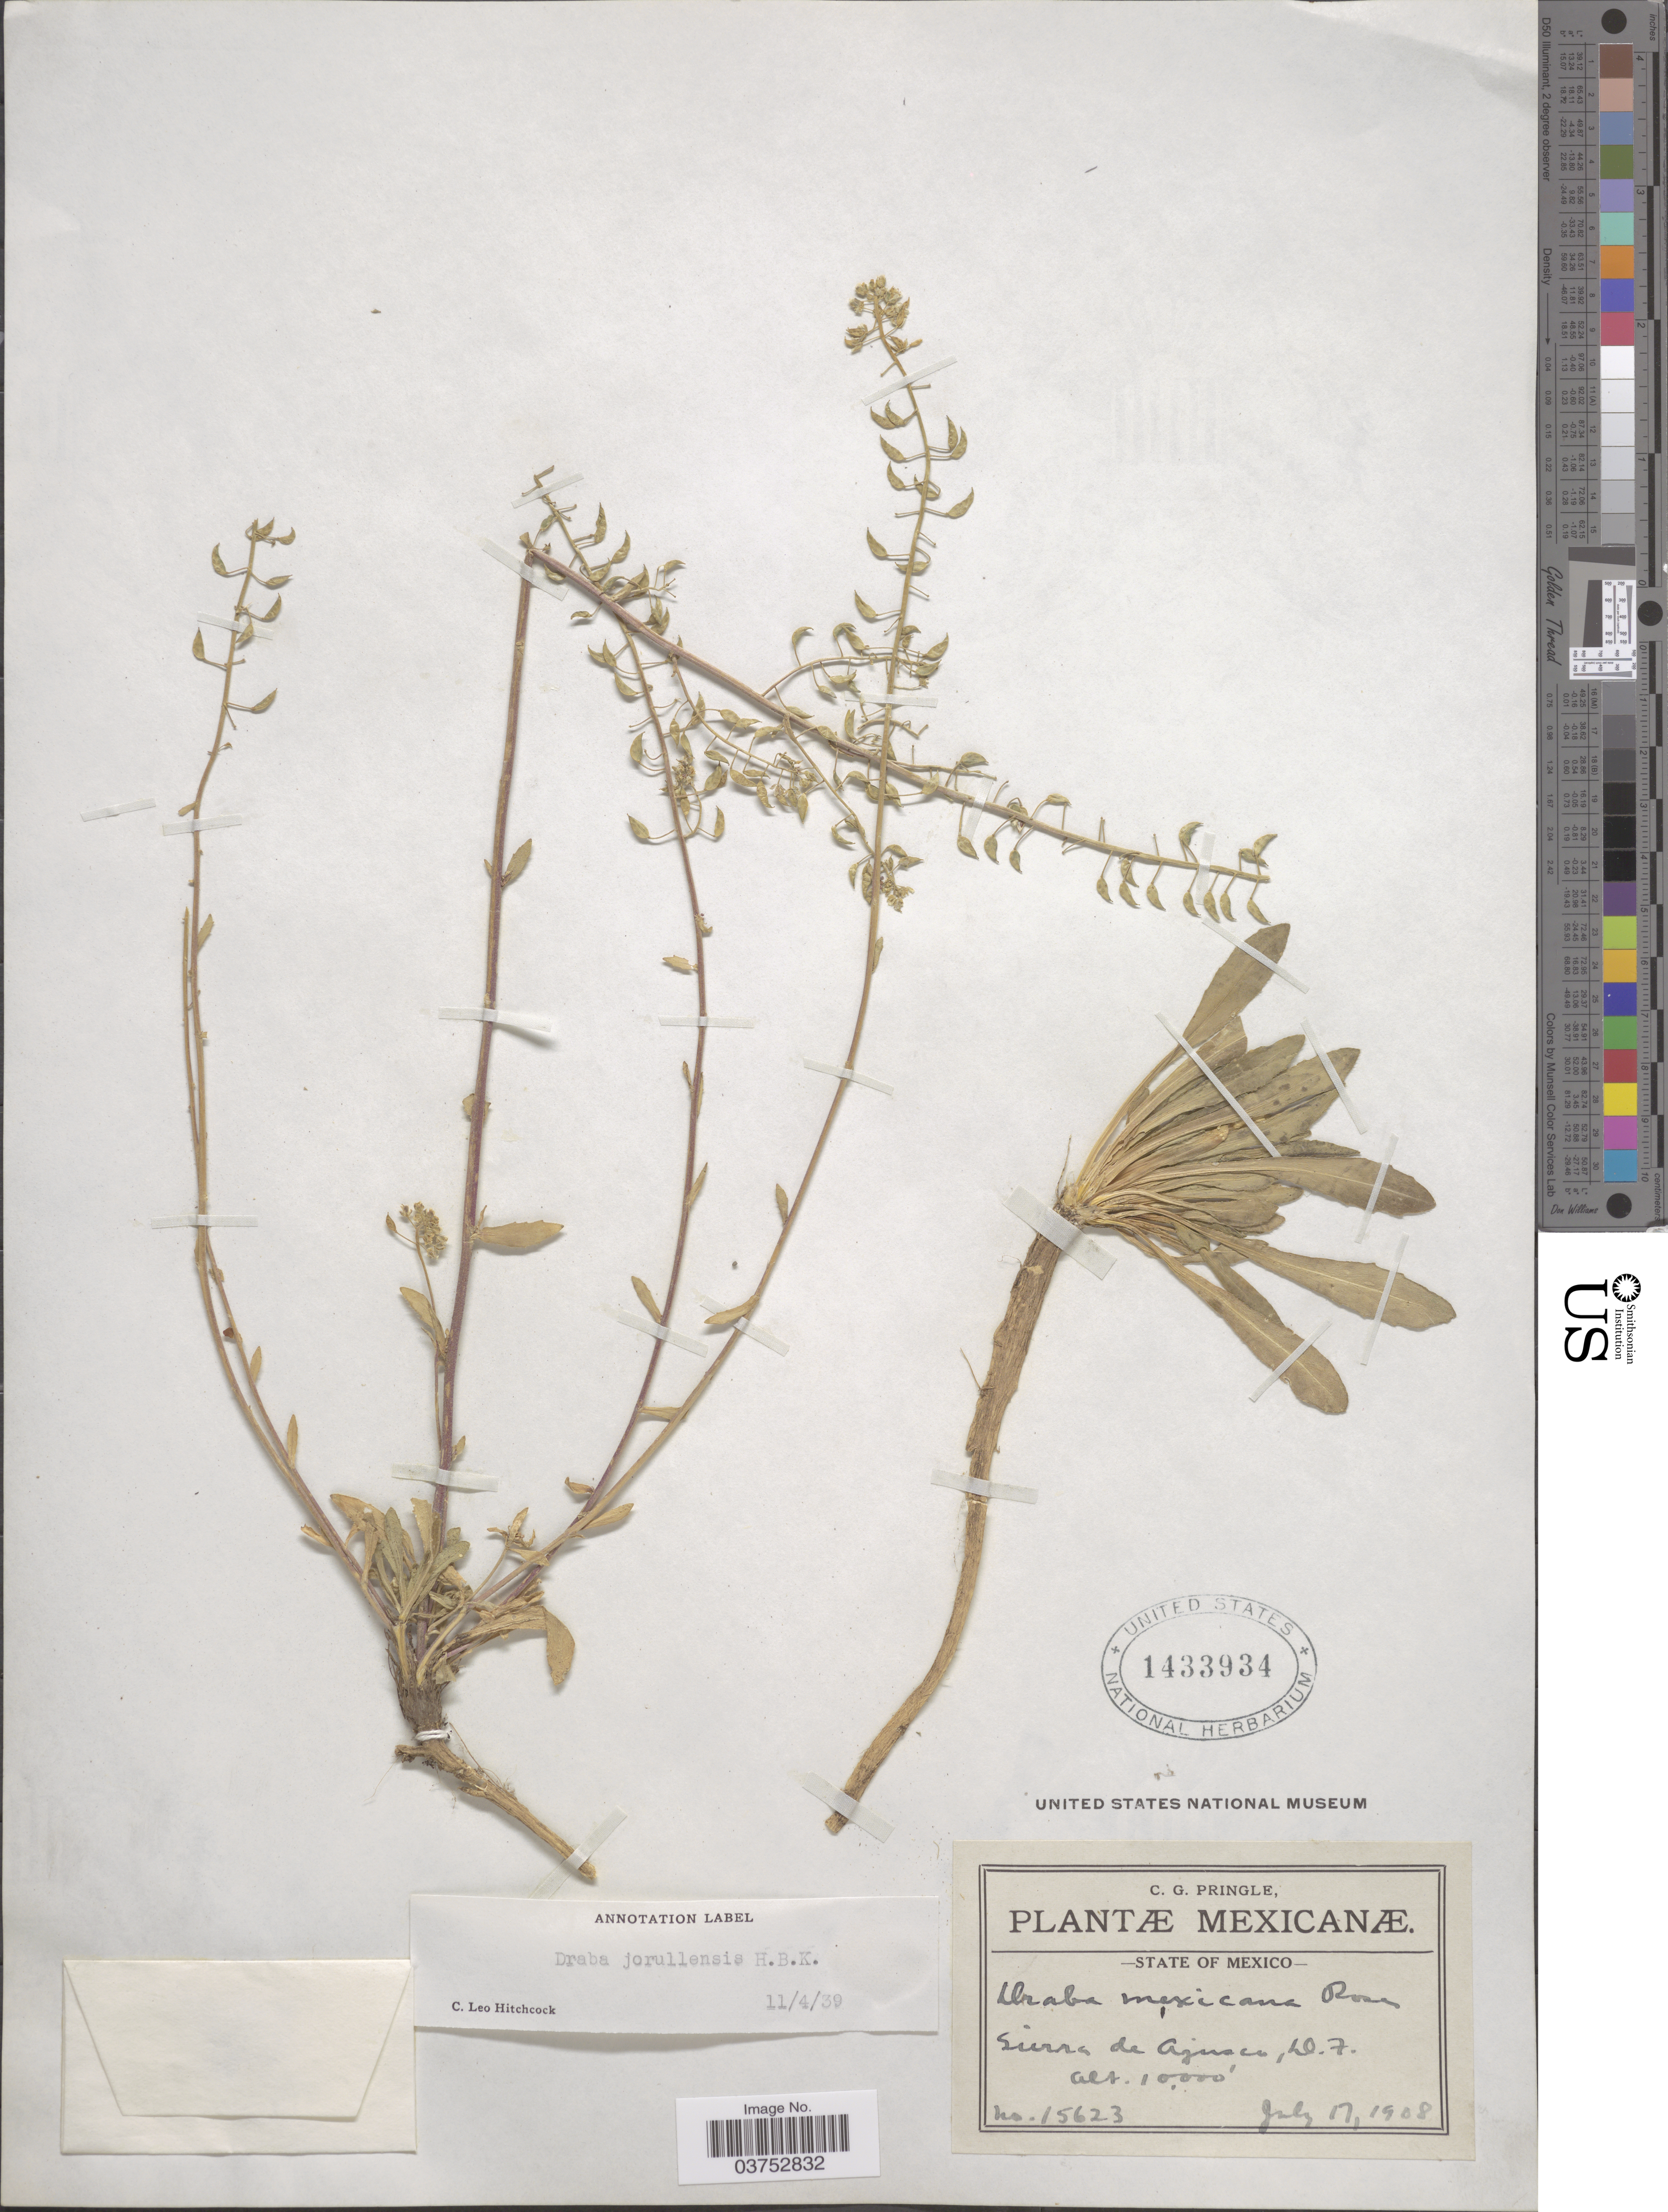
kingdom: Plantae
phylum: Tracheophyta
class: Magnoliopsida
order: Brassicales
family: Brassicaceae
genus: Draba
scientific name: Draba jorullensis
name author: Kunth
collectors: C. G. Pringle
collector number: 15623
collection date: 1908-07-17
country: Mexico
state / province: Distrito Federal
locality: State of Mexico. Sierra de Ajusco.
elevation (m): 3048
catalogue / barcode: US 1433934